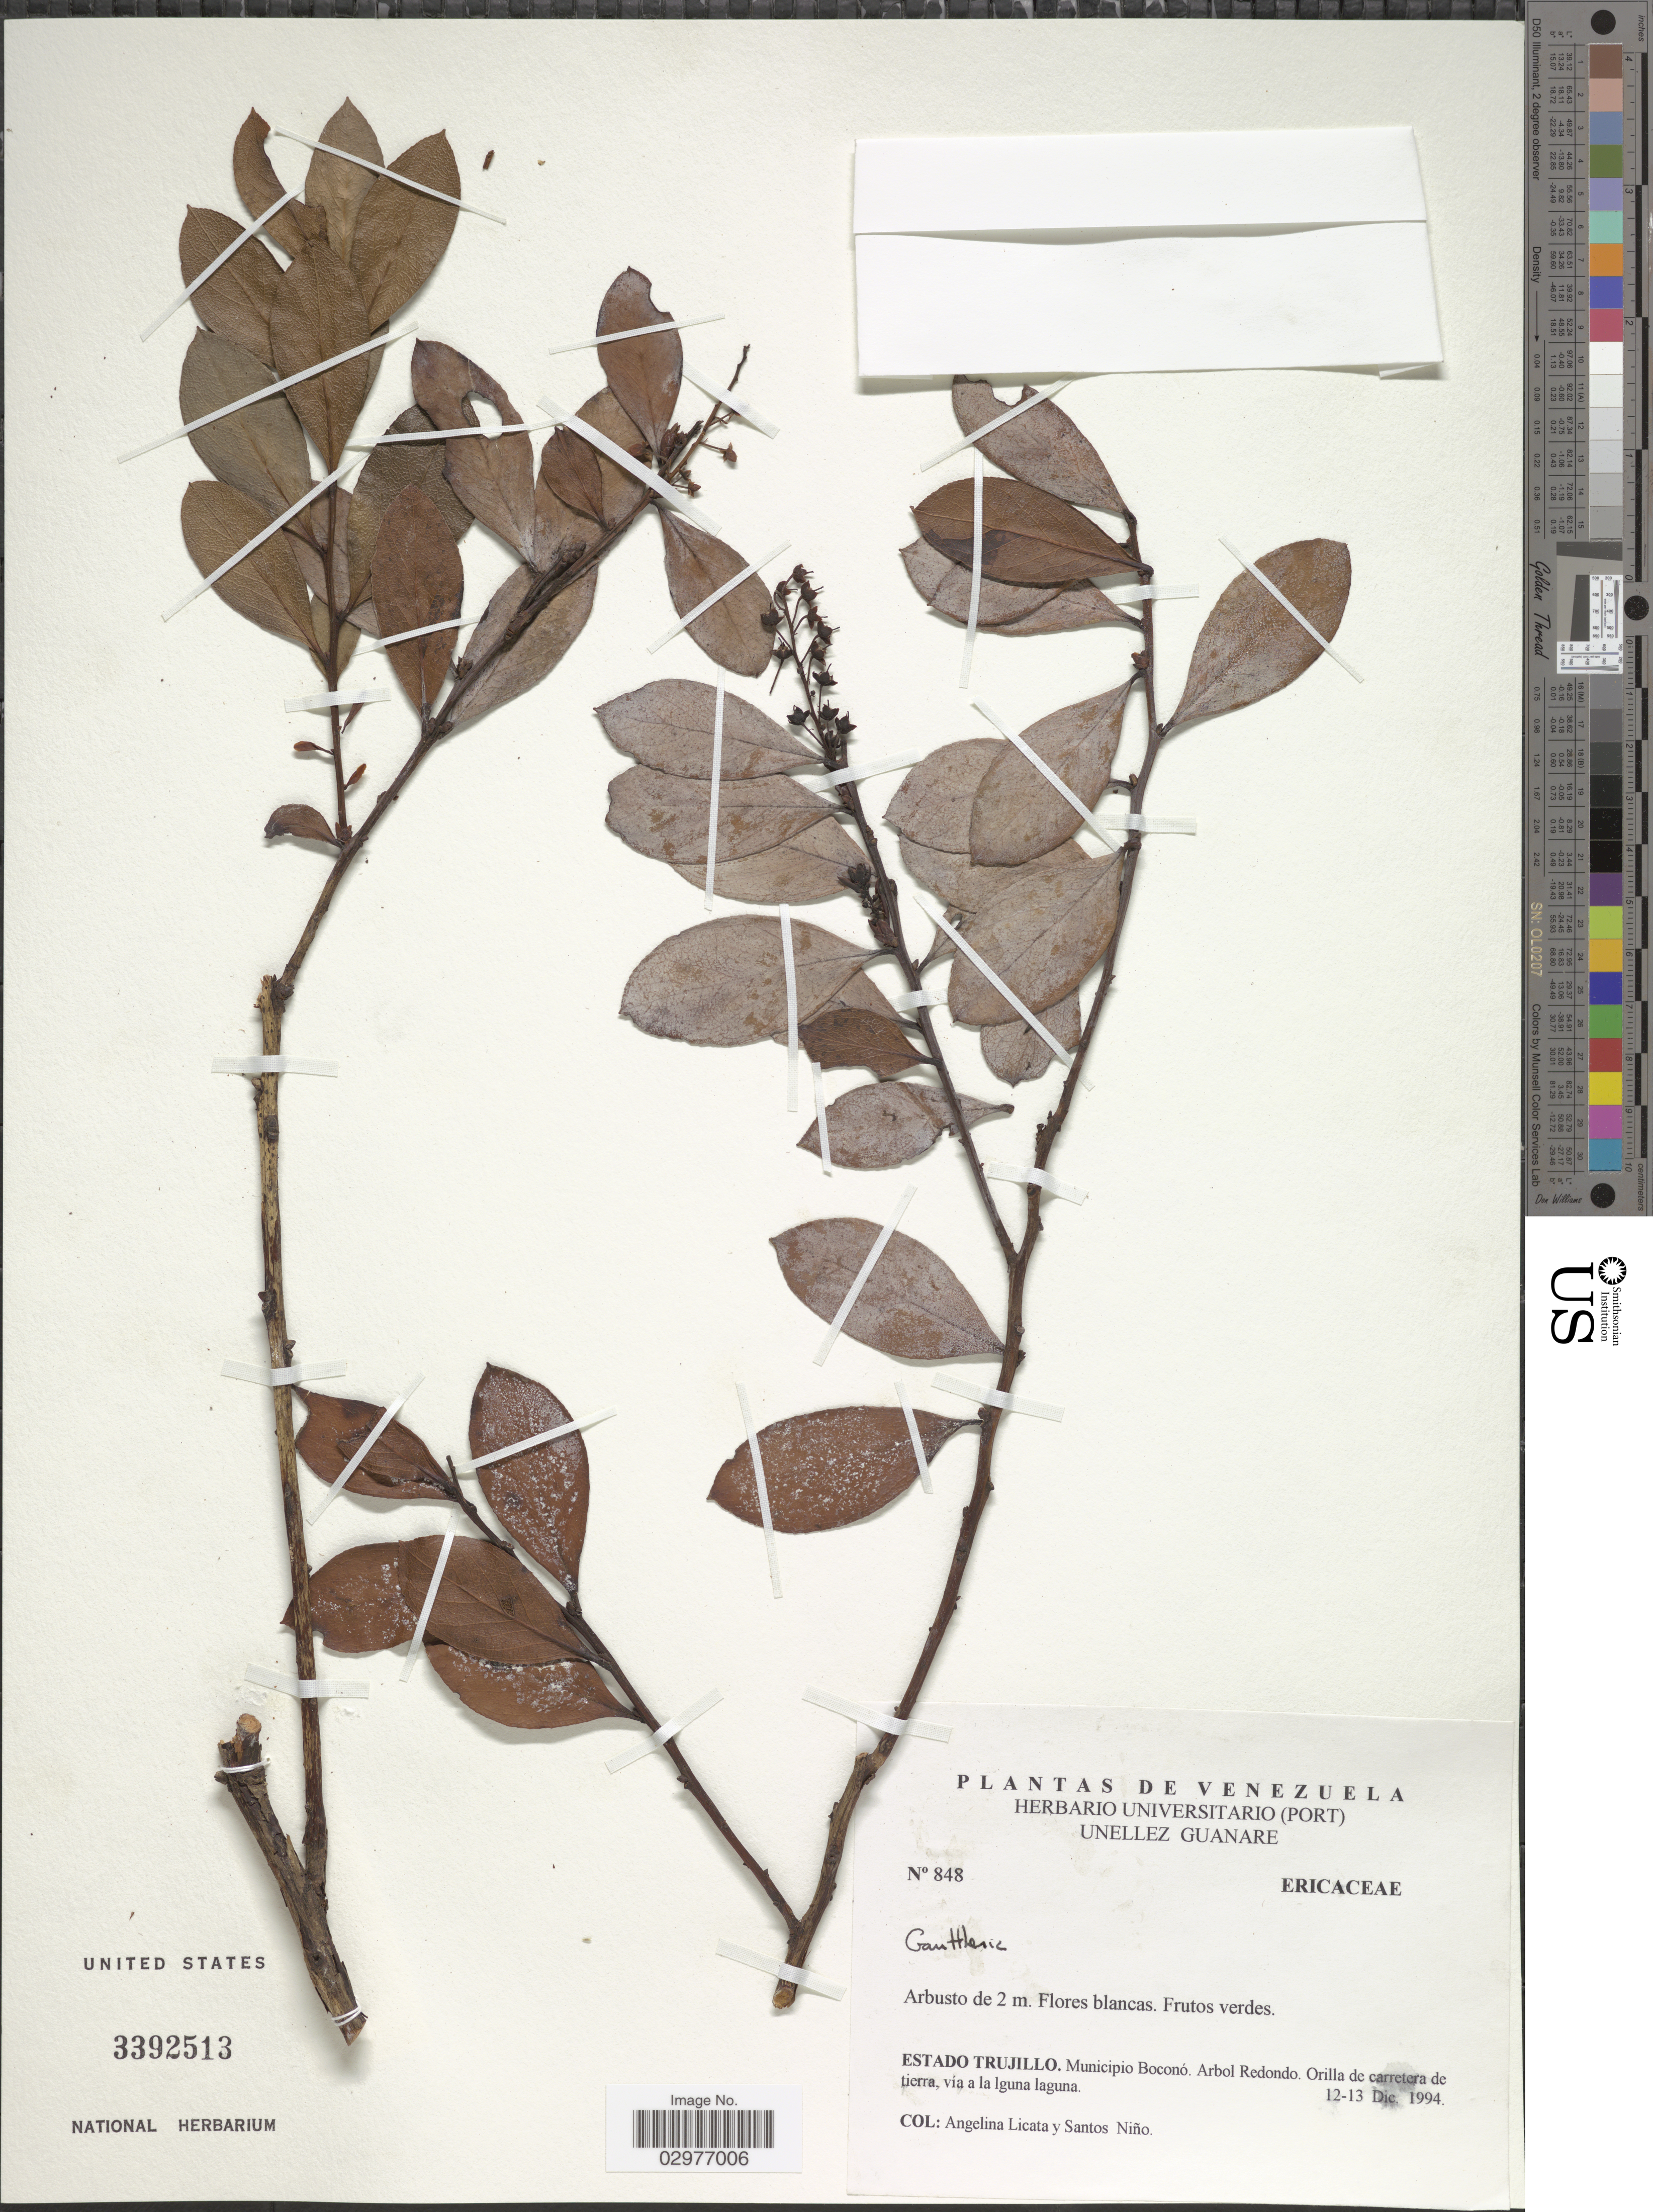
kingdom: Plantae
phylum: Tracheophyta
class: Magnoliopsida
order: Ericales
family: Ericaceae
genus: Gaultheria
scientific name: Gaultheria sp.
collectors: A. Licata & S. M. Niño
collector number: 848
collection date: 1994-12-12/1994-12-13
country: Venezuela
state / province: Trujillo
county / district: Boconó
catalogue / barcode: US 3392513